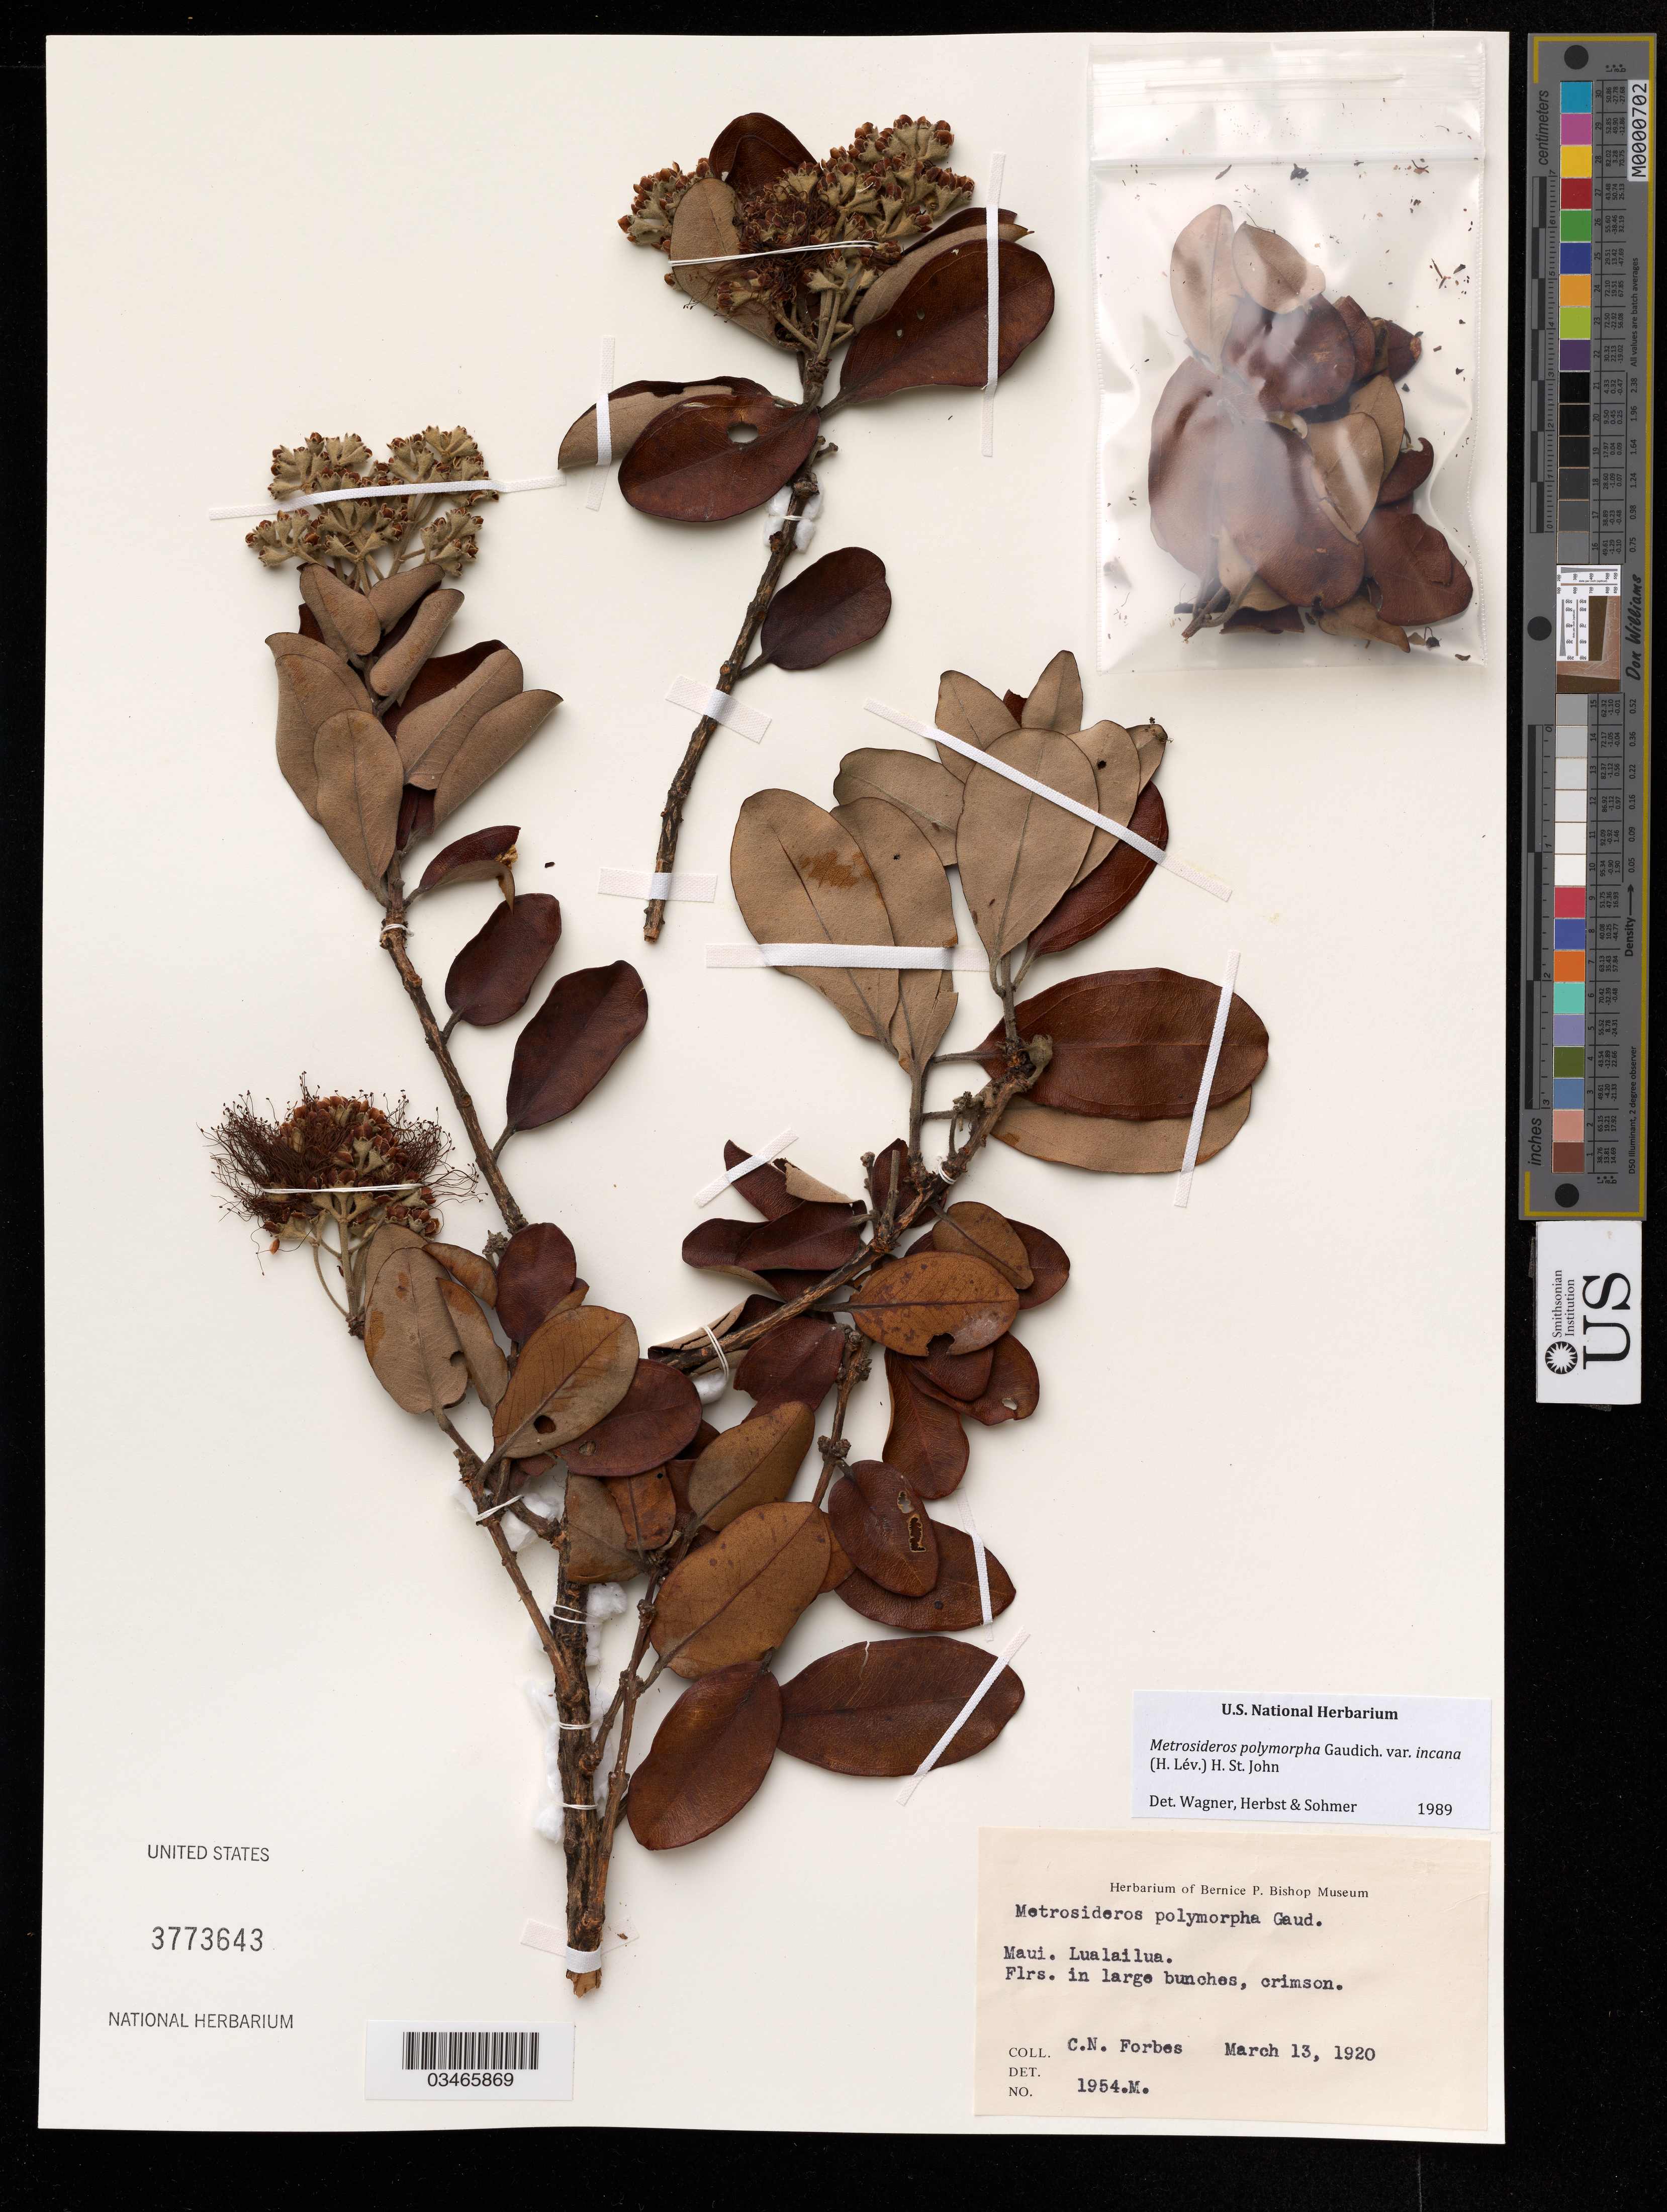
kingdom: Plantae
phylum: Tracheophyta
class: Magnoliopsida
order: Myrtales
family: Myrtaceae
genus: Metrosideros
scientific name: Metrosideros polymorpha var. incana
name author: H. St. John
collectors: F. Forbes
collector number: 1954.M.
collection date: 1920-03-13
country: United States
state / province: Hawaii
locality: Maui. Lualailua.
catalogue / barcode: US 3773643